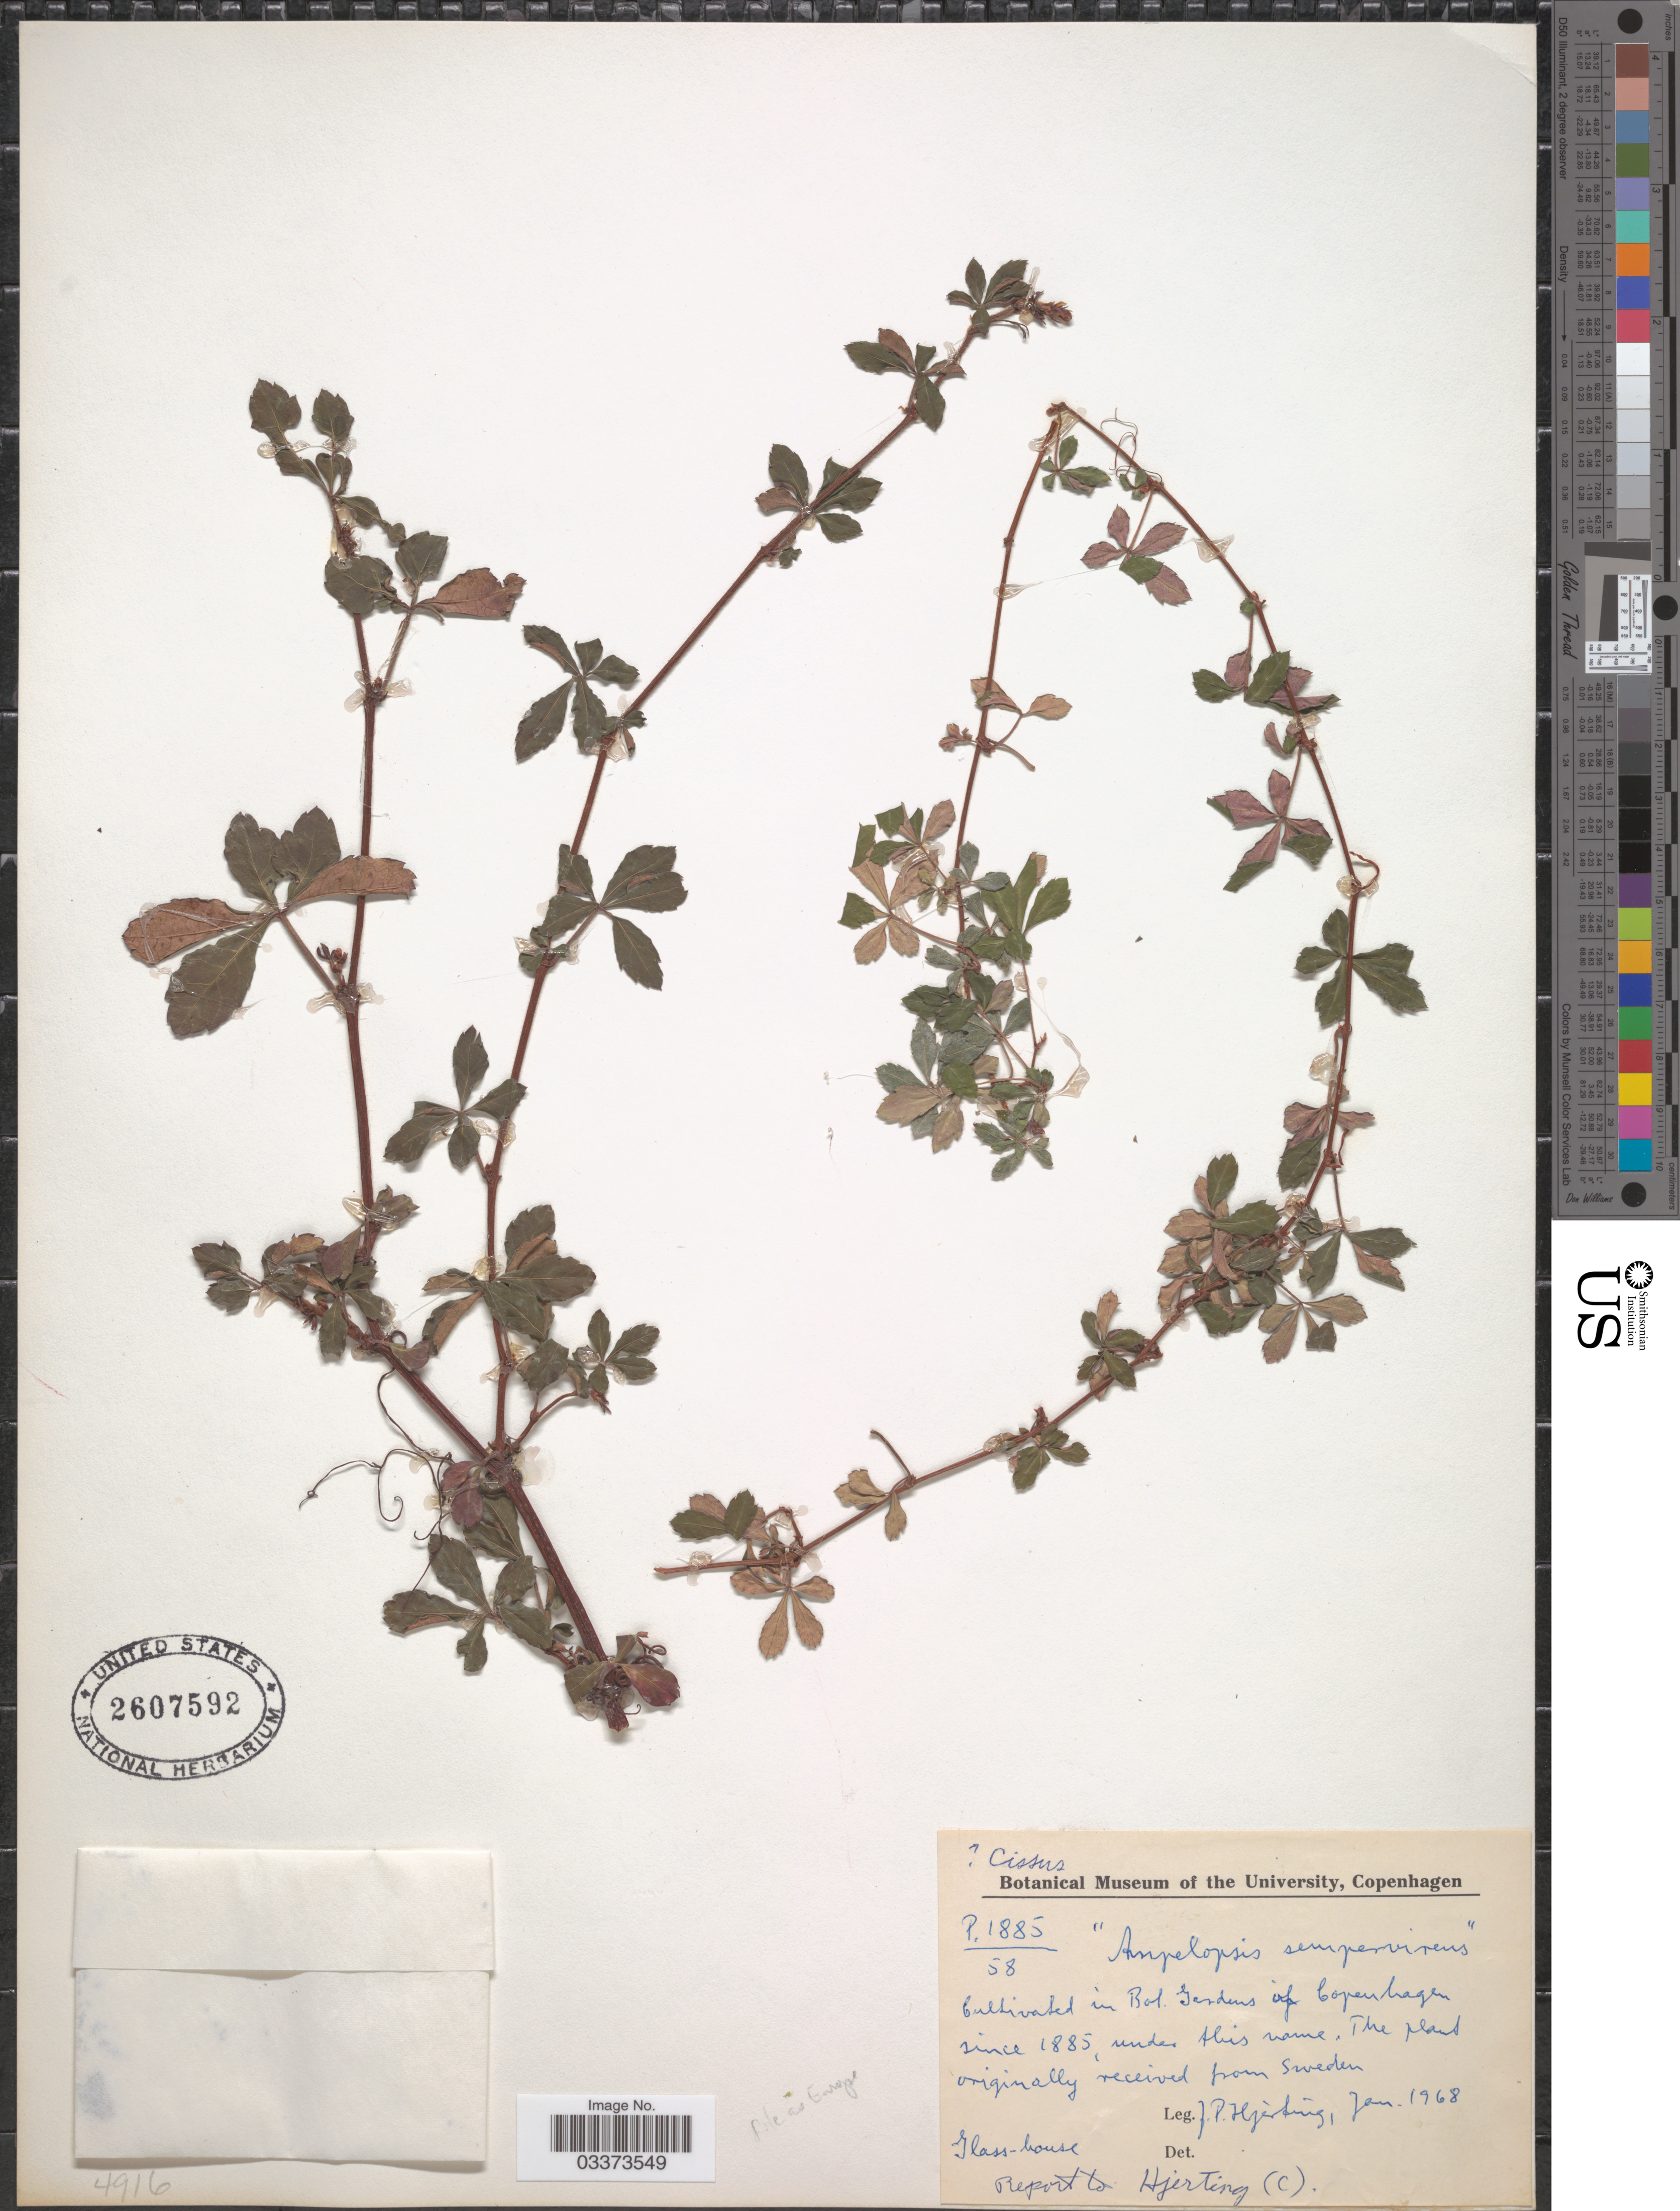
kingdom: Plantae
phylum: Tracheophyta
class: Magnoliopsida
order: Vitales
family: Vitaceae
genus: Ampelopsis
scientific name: Ampelopsis sempervirens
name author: Hort.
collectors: J. P. Hjerting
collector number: P.1885/58?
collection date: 1968-01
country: Sweden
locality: In Bot. Gardens of Copenhagen since 1885.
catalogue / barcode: US 2607592